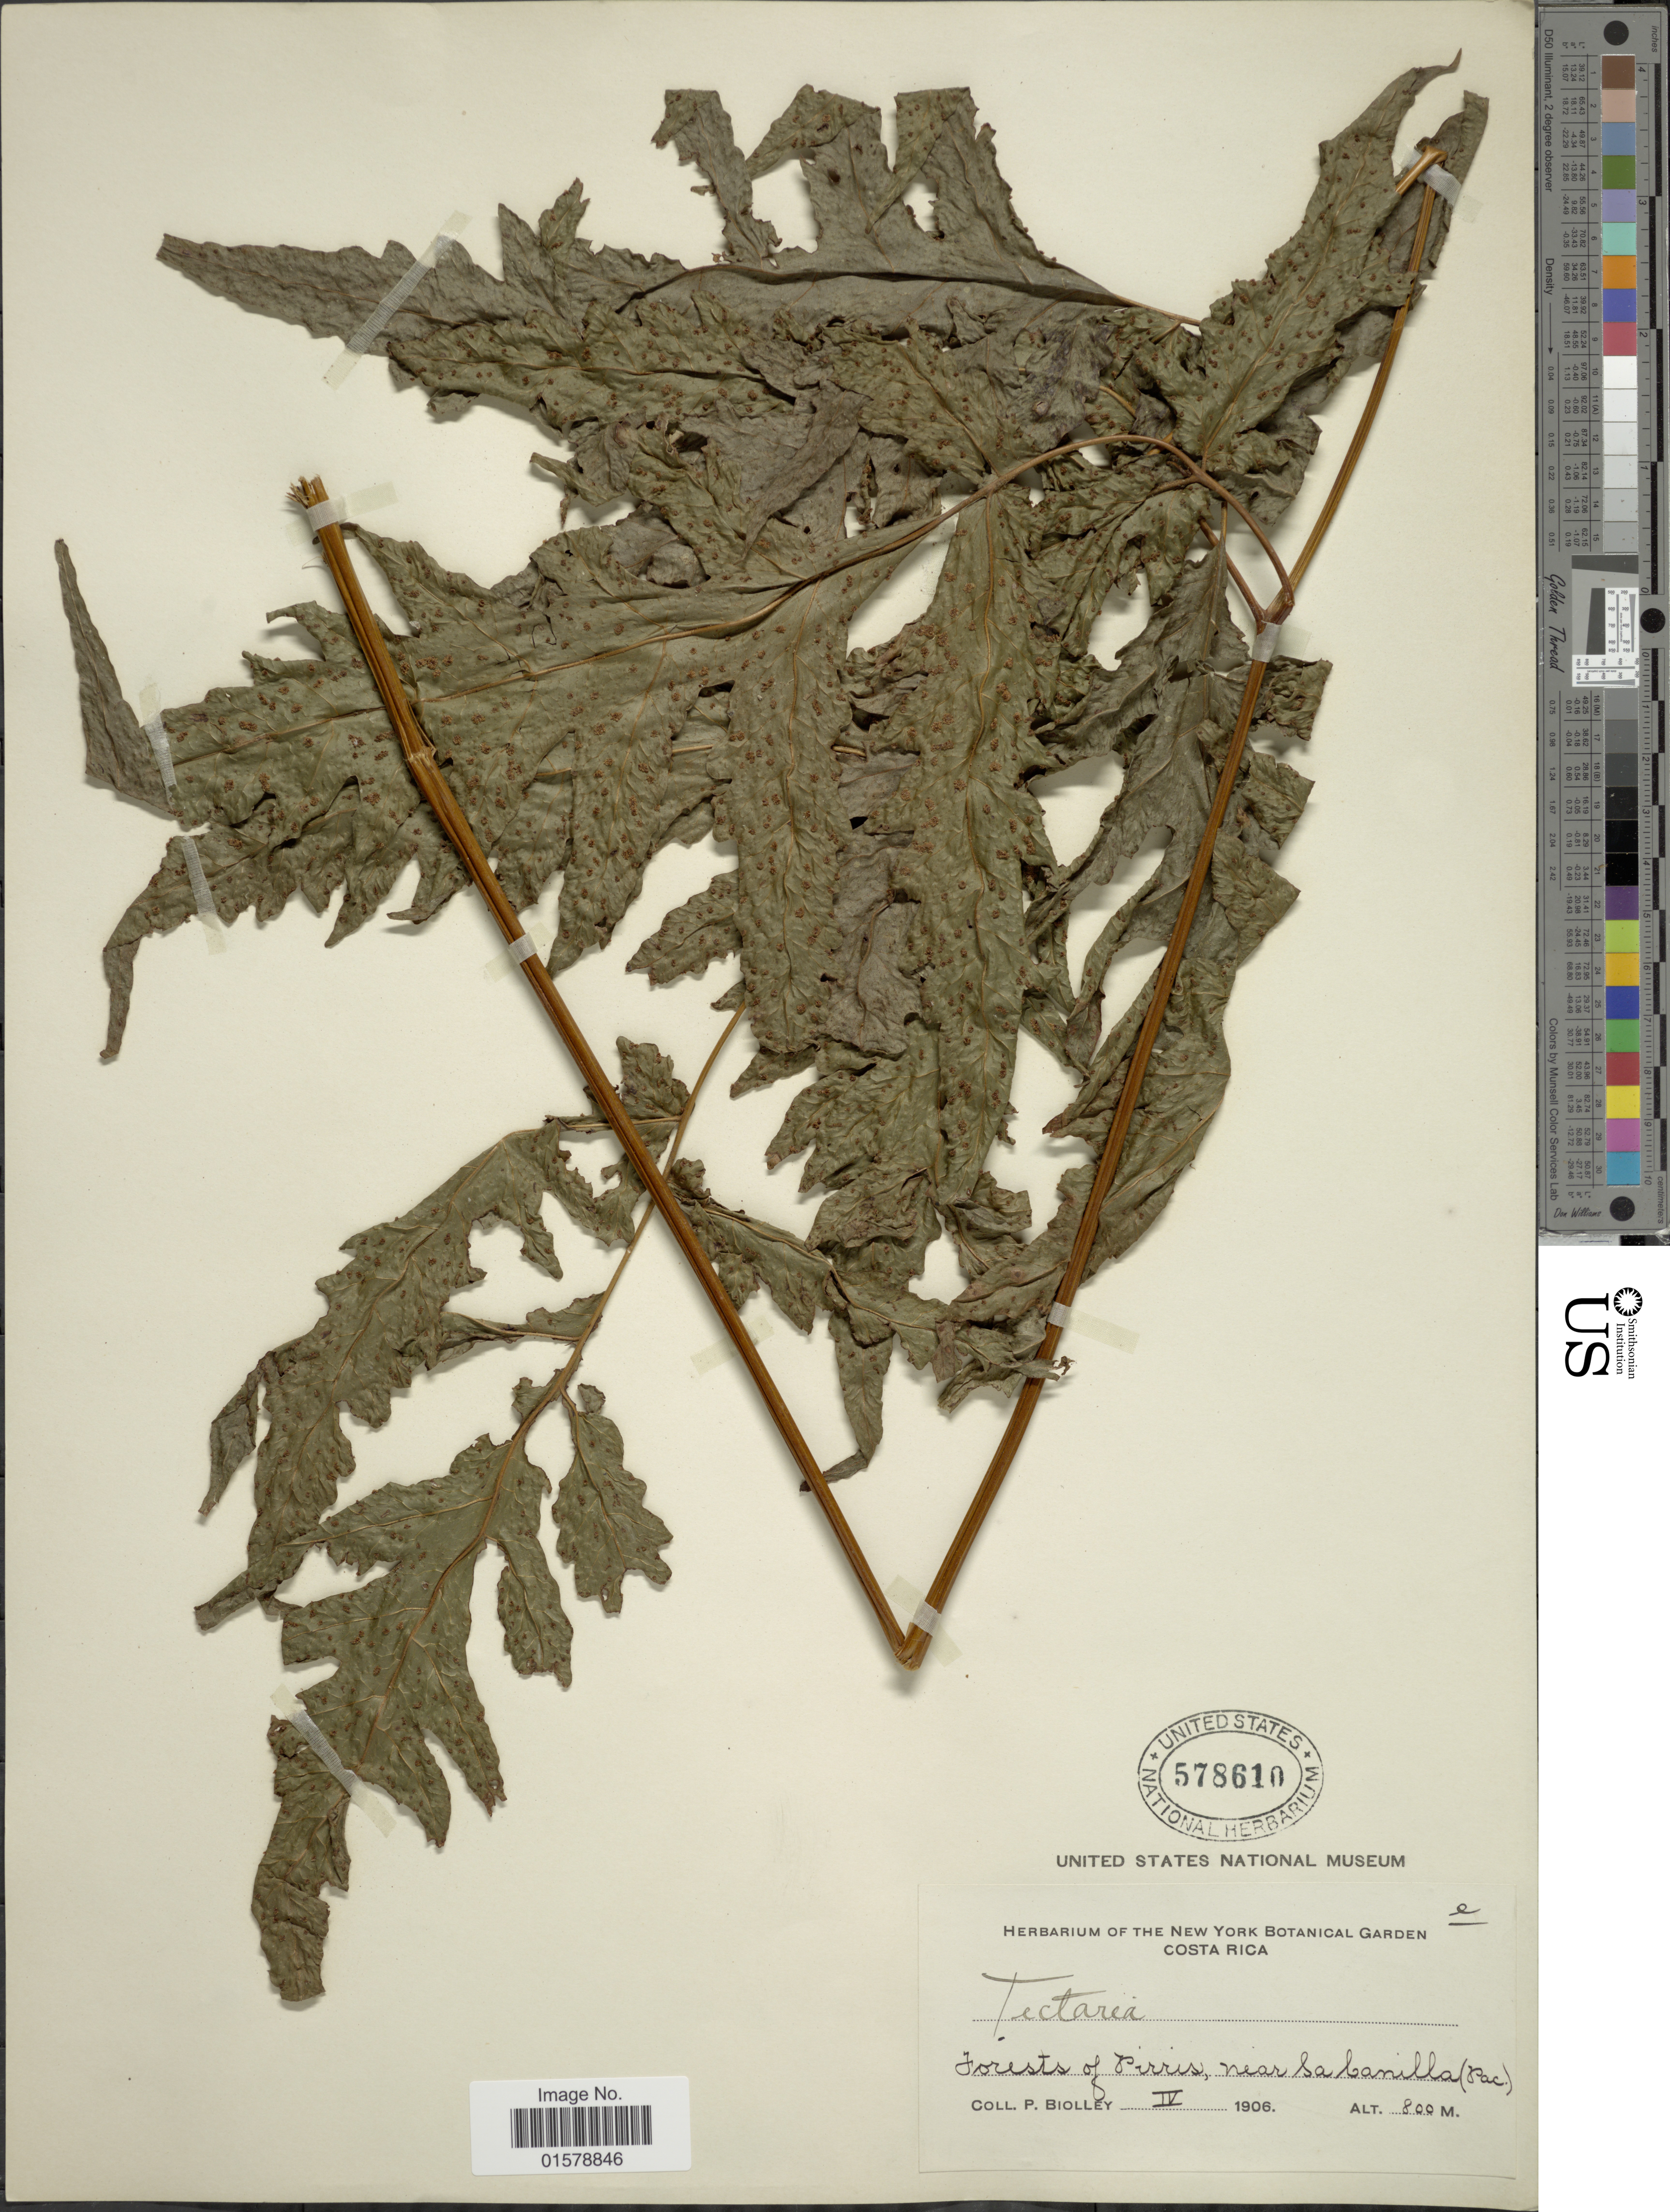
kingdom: Plantae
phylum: Tracheophyta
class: Polypodiopsida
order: Polypodiales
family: Tectariaceae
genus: Tectaria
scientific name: Tectaria rivalis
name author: (Mett. ex Kuhn) C. Chr.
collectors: P. Biolley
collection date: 1906-04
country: Costa Rica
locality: Foresr of Pirris, near Sabanilla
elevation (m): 800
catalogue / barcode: US 578610